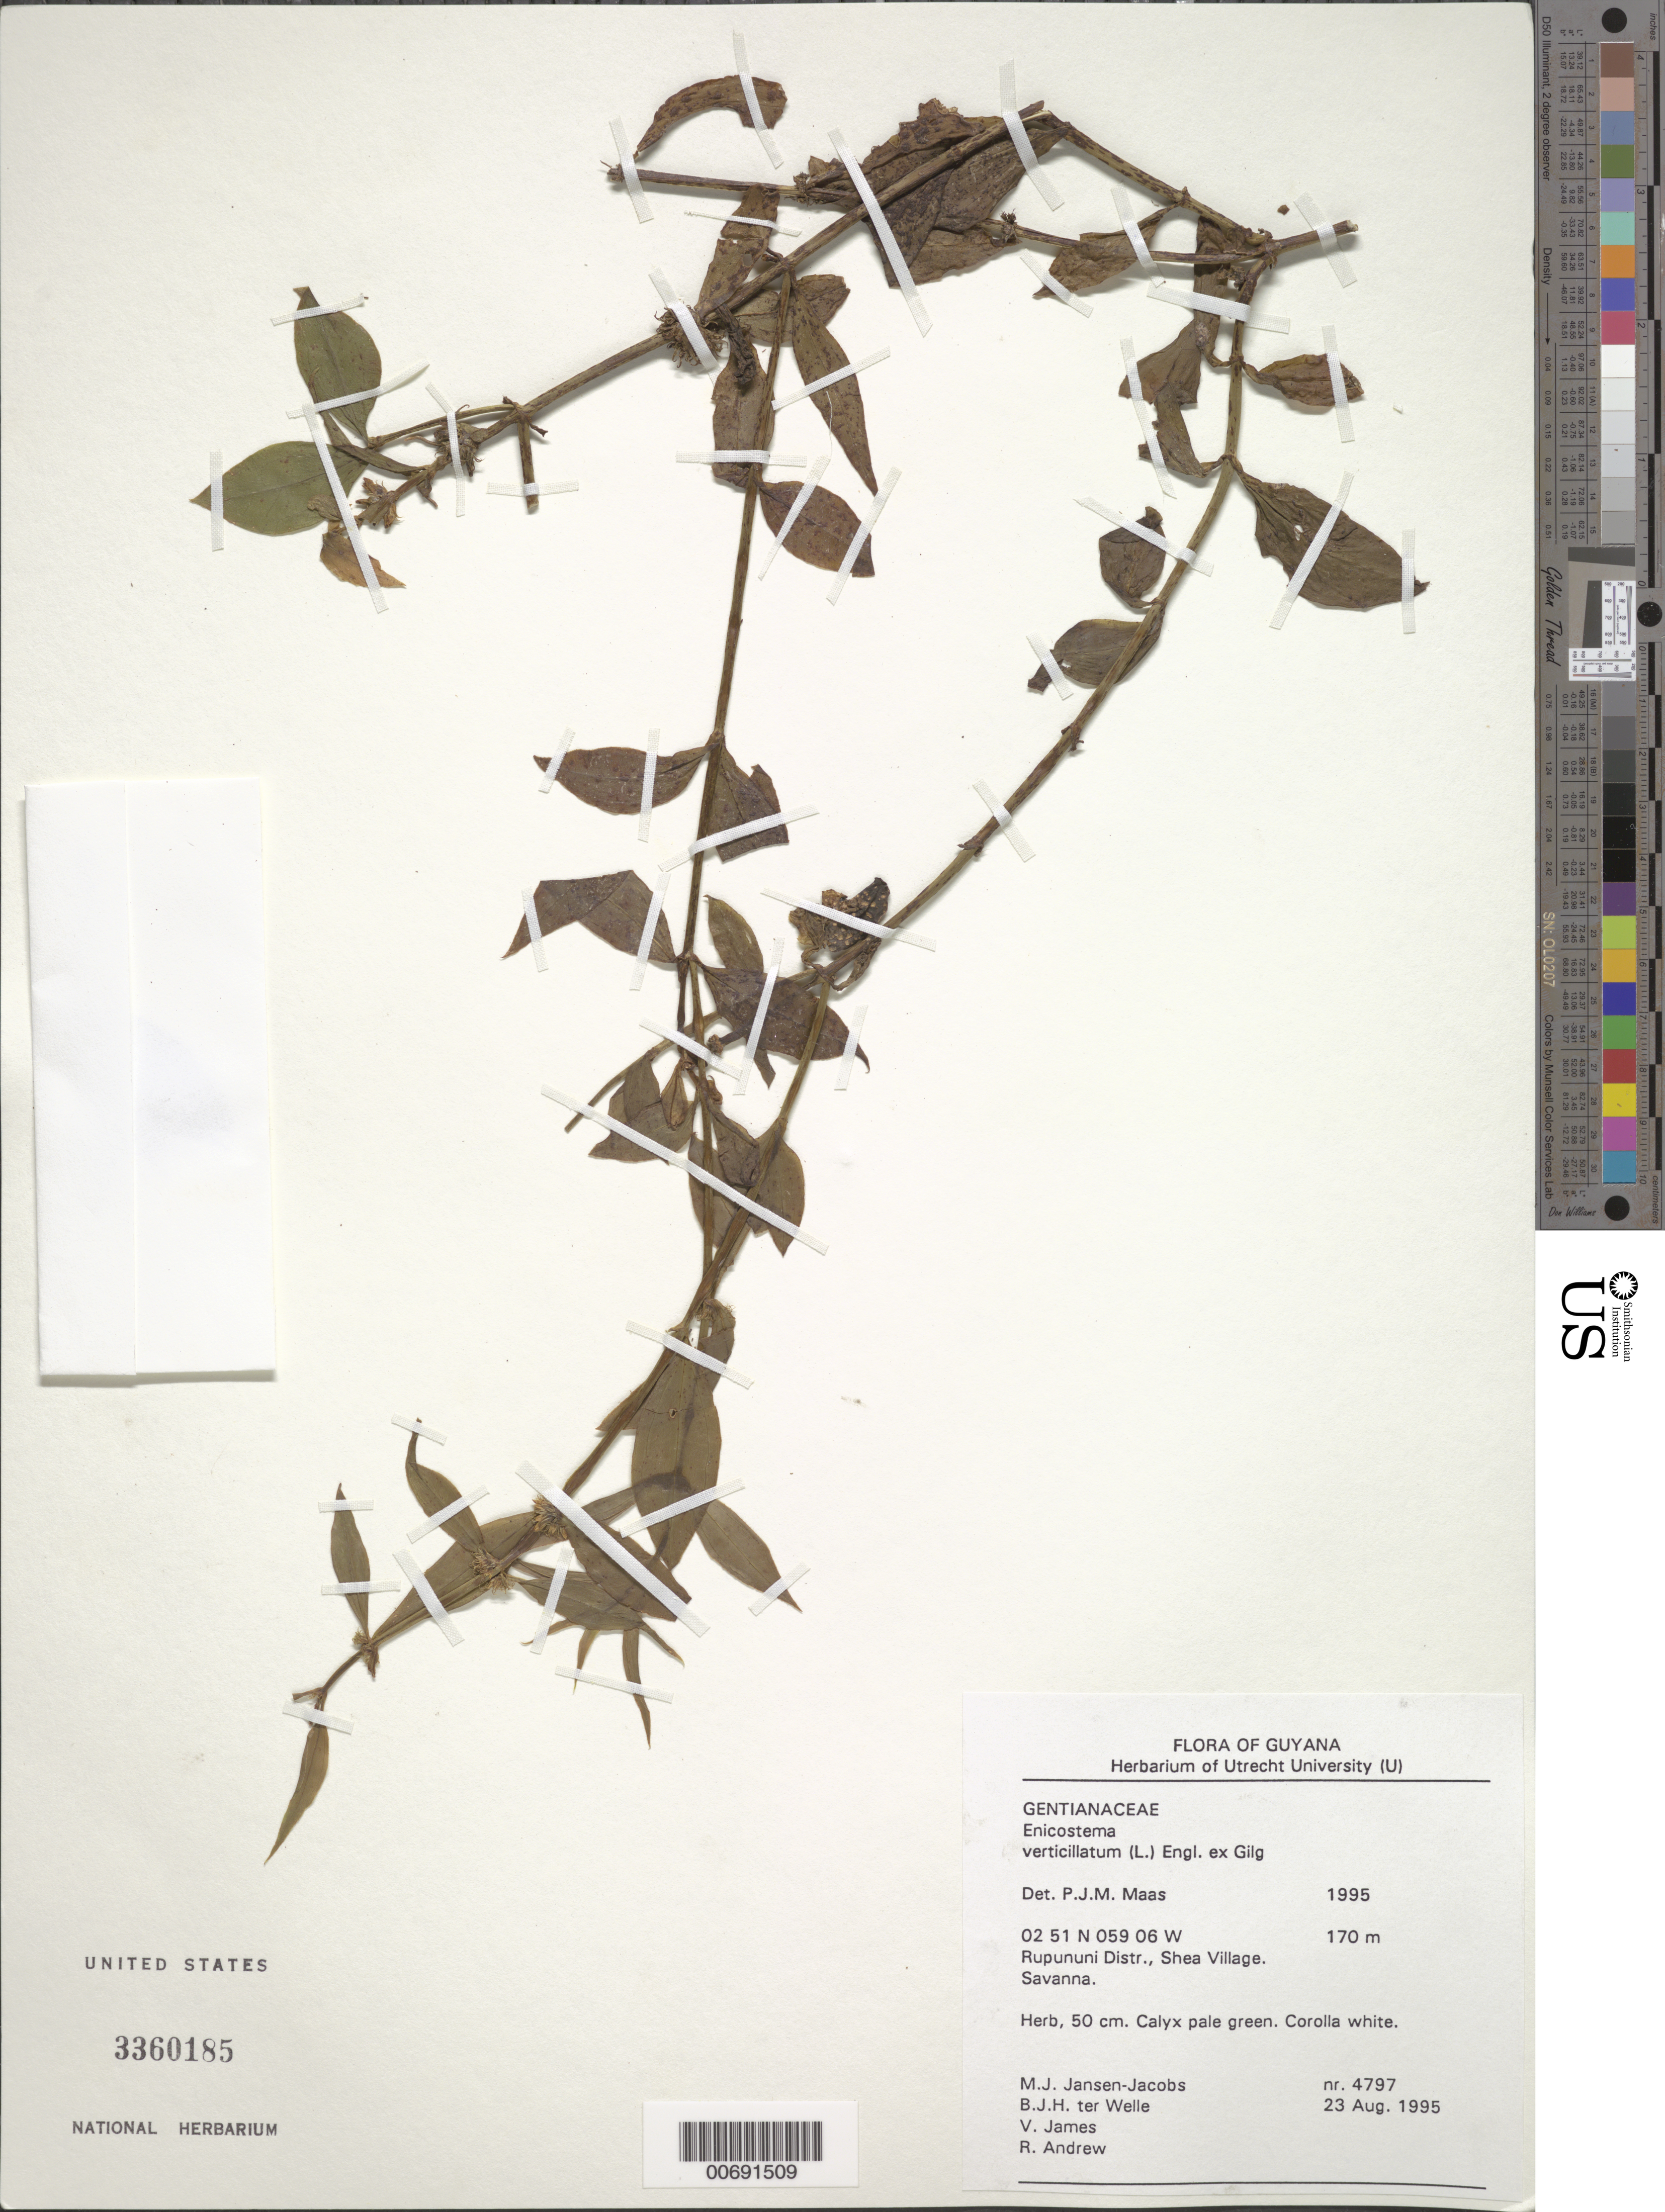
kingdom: Plantae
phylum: Tracheophyta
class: Magnoliopsida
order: Gentianales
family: Gentianaceae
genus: Enicostema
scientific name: Enicostema verticillatum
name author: (L.) Engl.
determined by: Maas, Paul J. M.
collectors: M. J. Jansen-Jacobs, B. Welle, V. James & R. Andrew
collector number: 4797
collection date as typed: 23-Aug-95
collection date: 1995-08-23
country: Guyana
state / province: U. Takutu-U. Essequibo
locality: Shea Village, Rupununi Dist.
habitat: Savanna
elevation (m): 170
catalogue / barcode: US 3360185